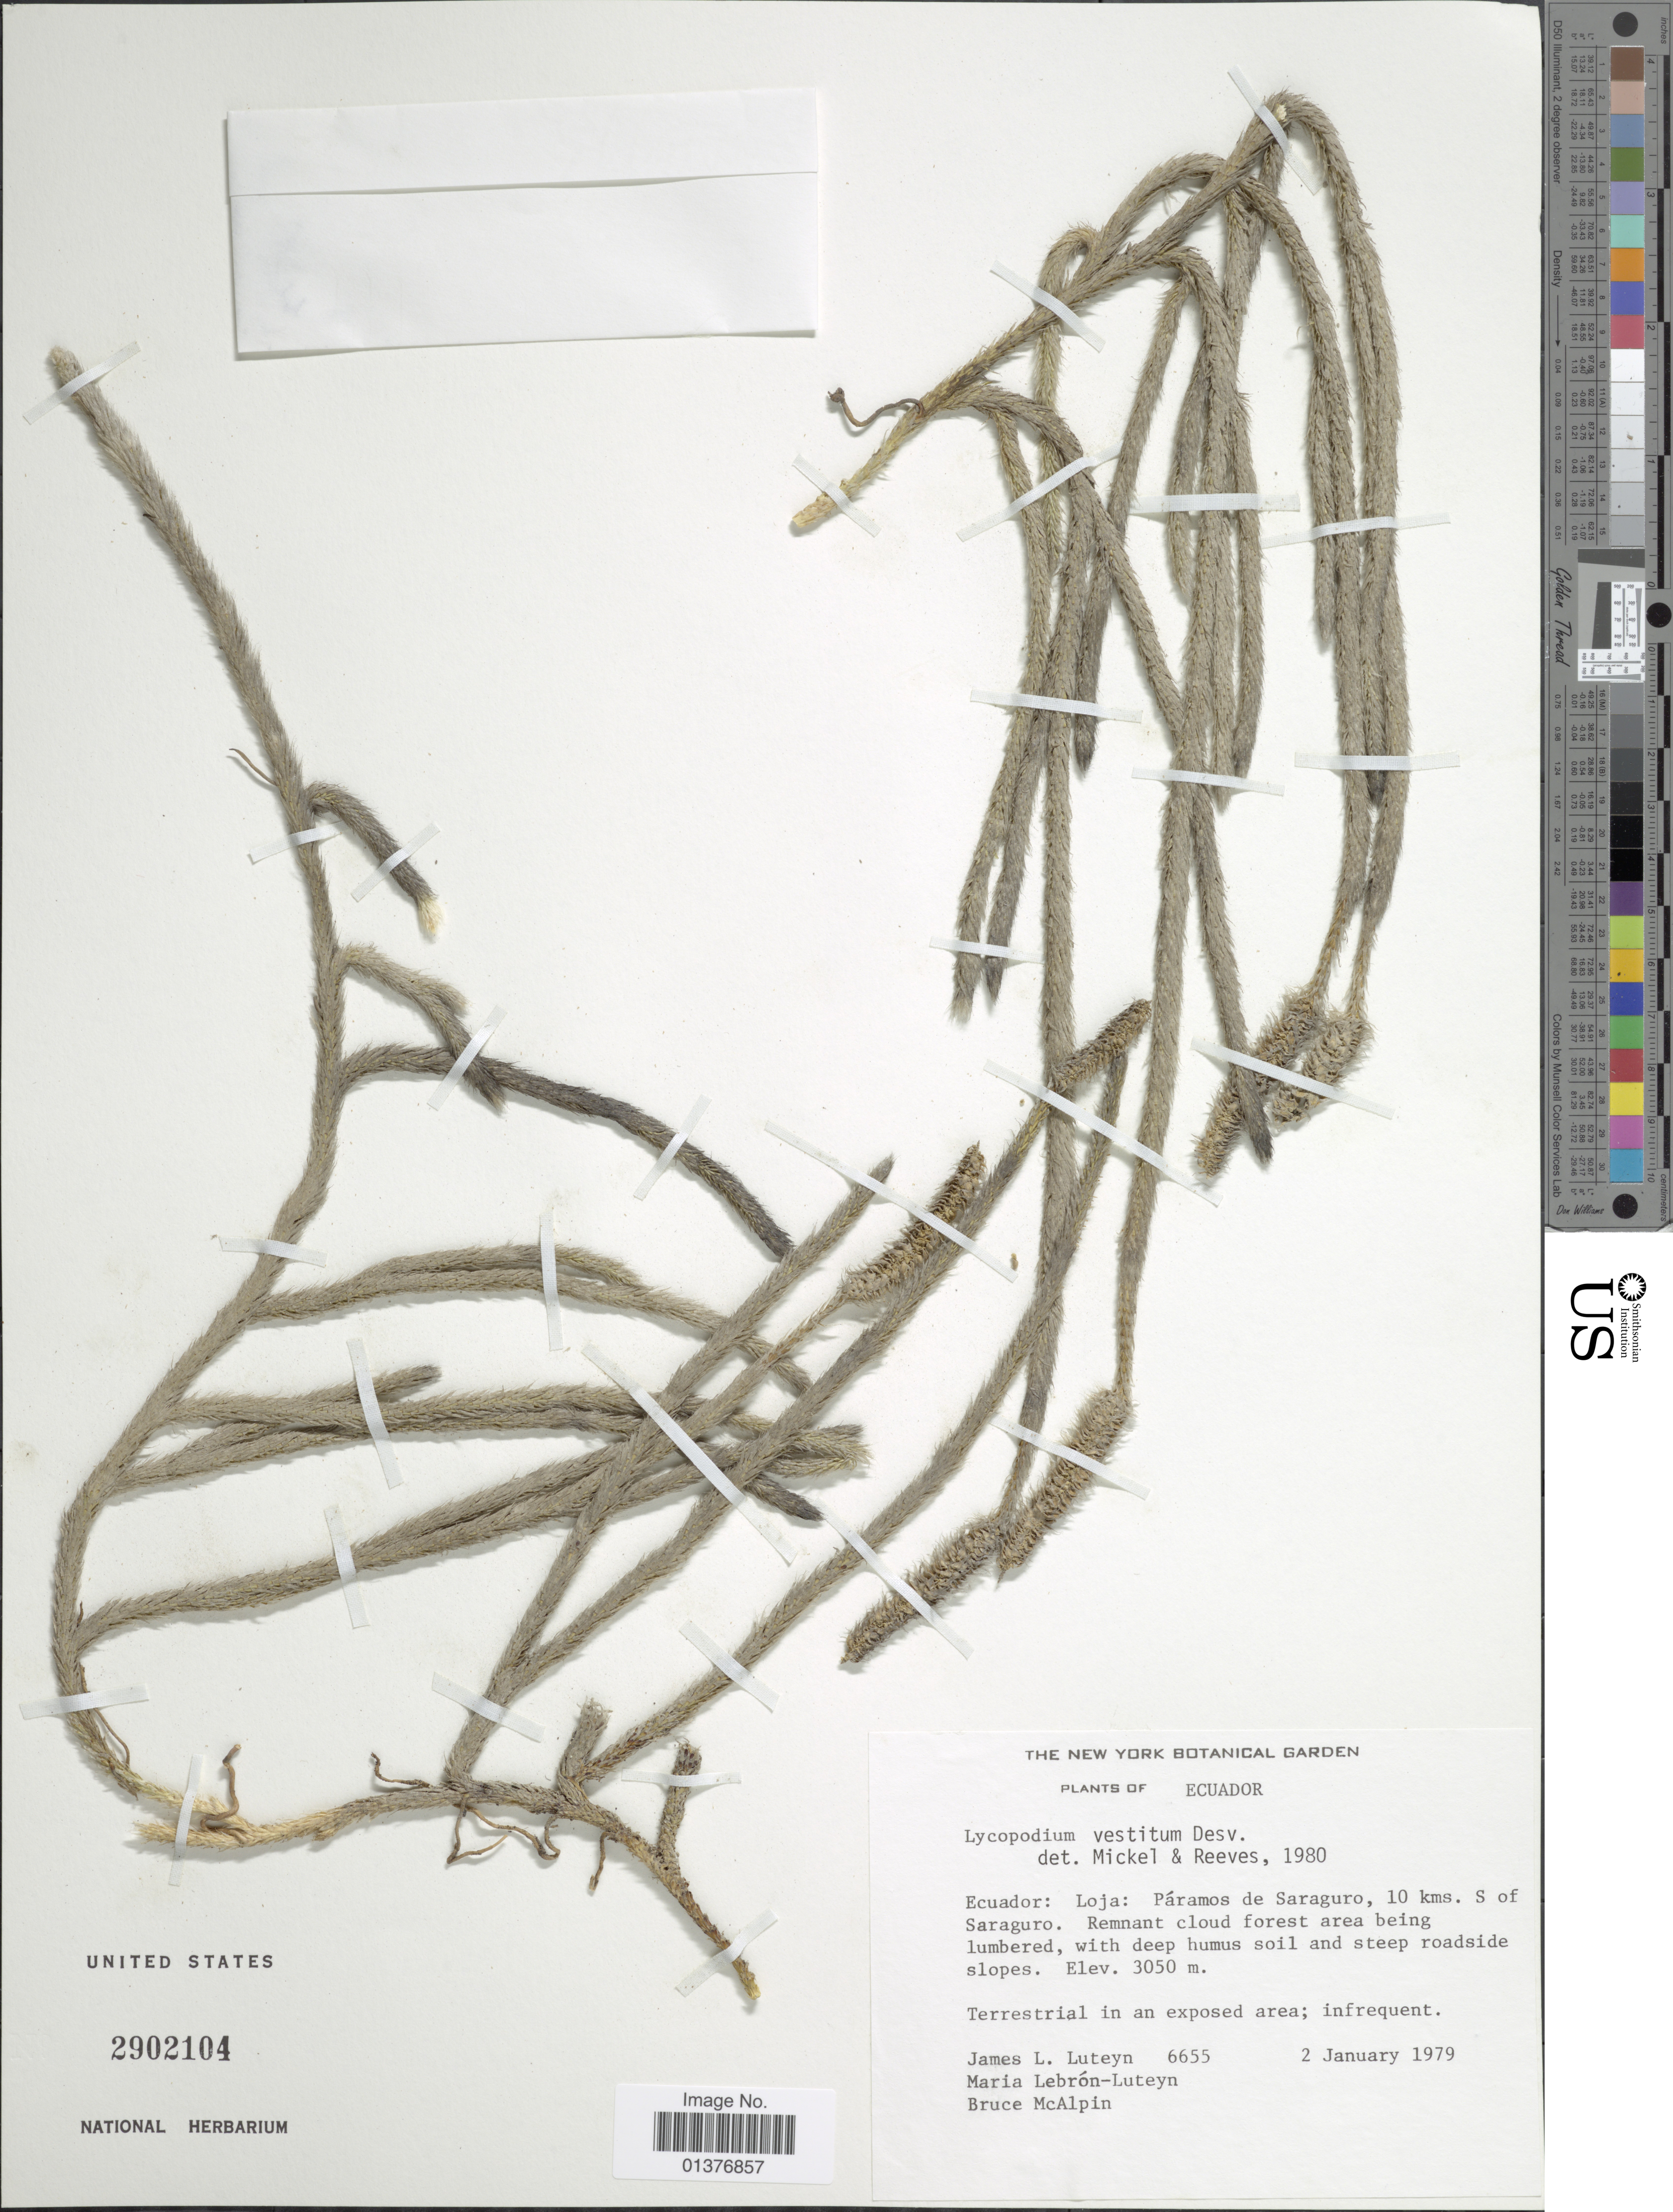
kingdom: Plantae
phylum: Tracheophyta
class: Lycopodiopsida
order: Lycopodiales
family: Lycopodiaceae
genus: Lycopodium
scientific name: Lycopodium vestitum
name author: Desv. ex Poir.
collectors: J. L. Luteyn, M. L. Lebrón-Luteyn & B. McAlpin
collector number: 6655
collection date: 1979-01-02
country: Ecuador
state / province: Loja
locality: Páramos de Saraguro, 10kms S of Saraguro, Remnant cloud forest area being lumbered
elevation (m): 3050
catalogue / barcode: US 2902104